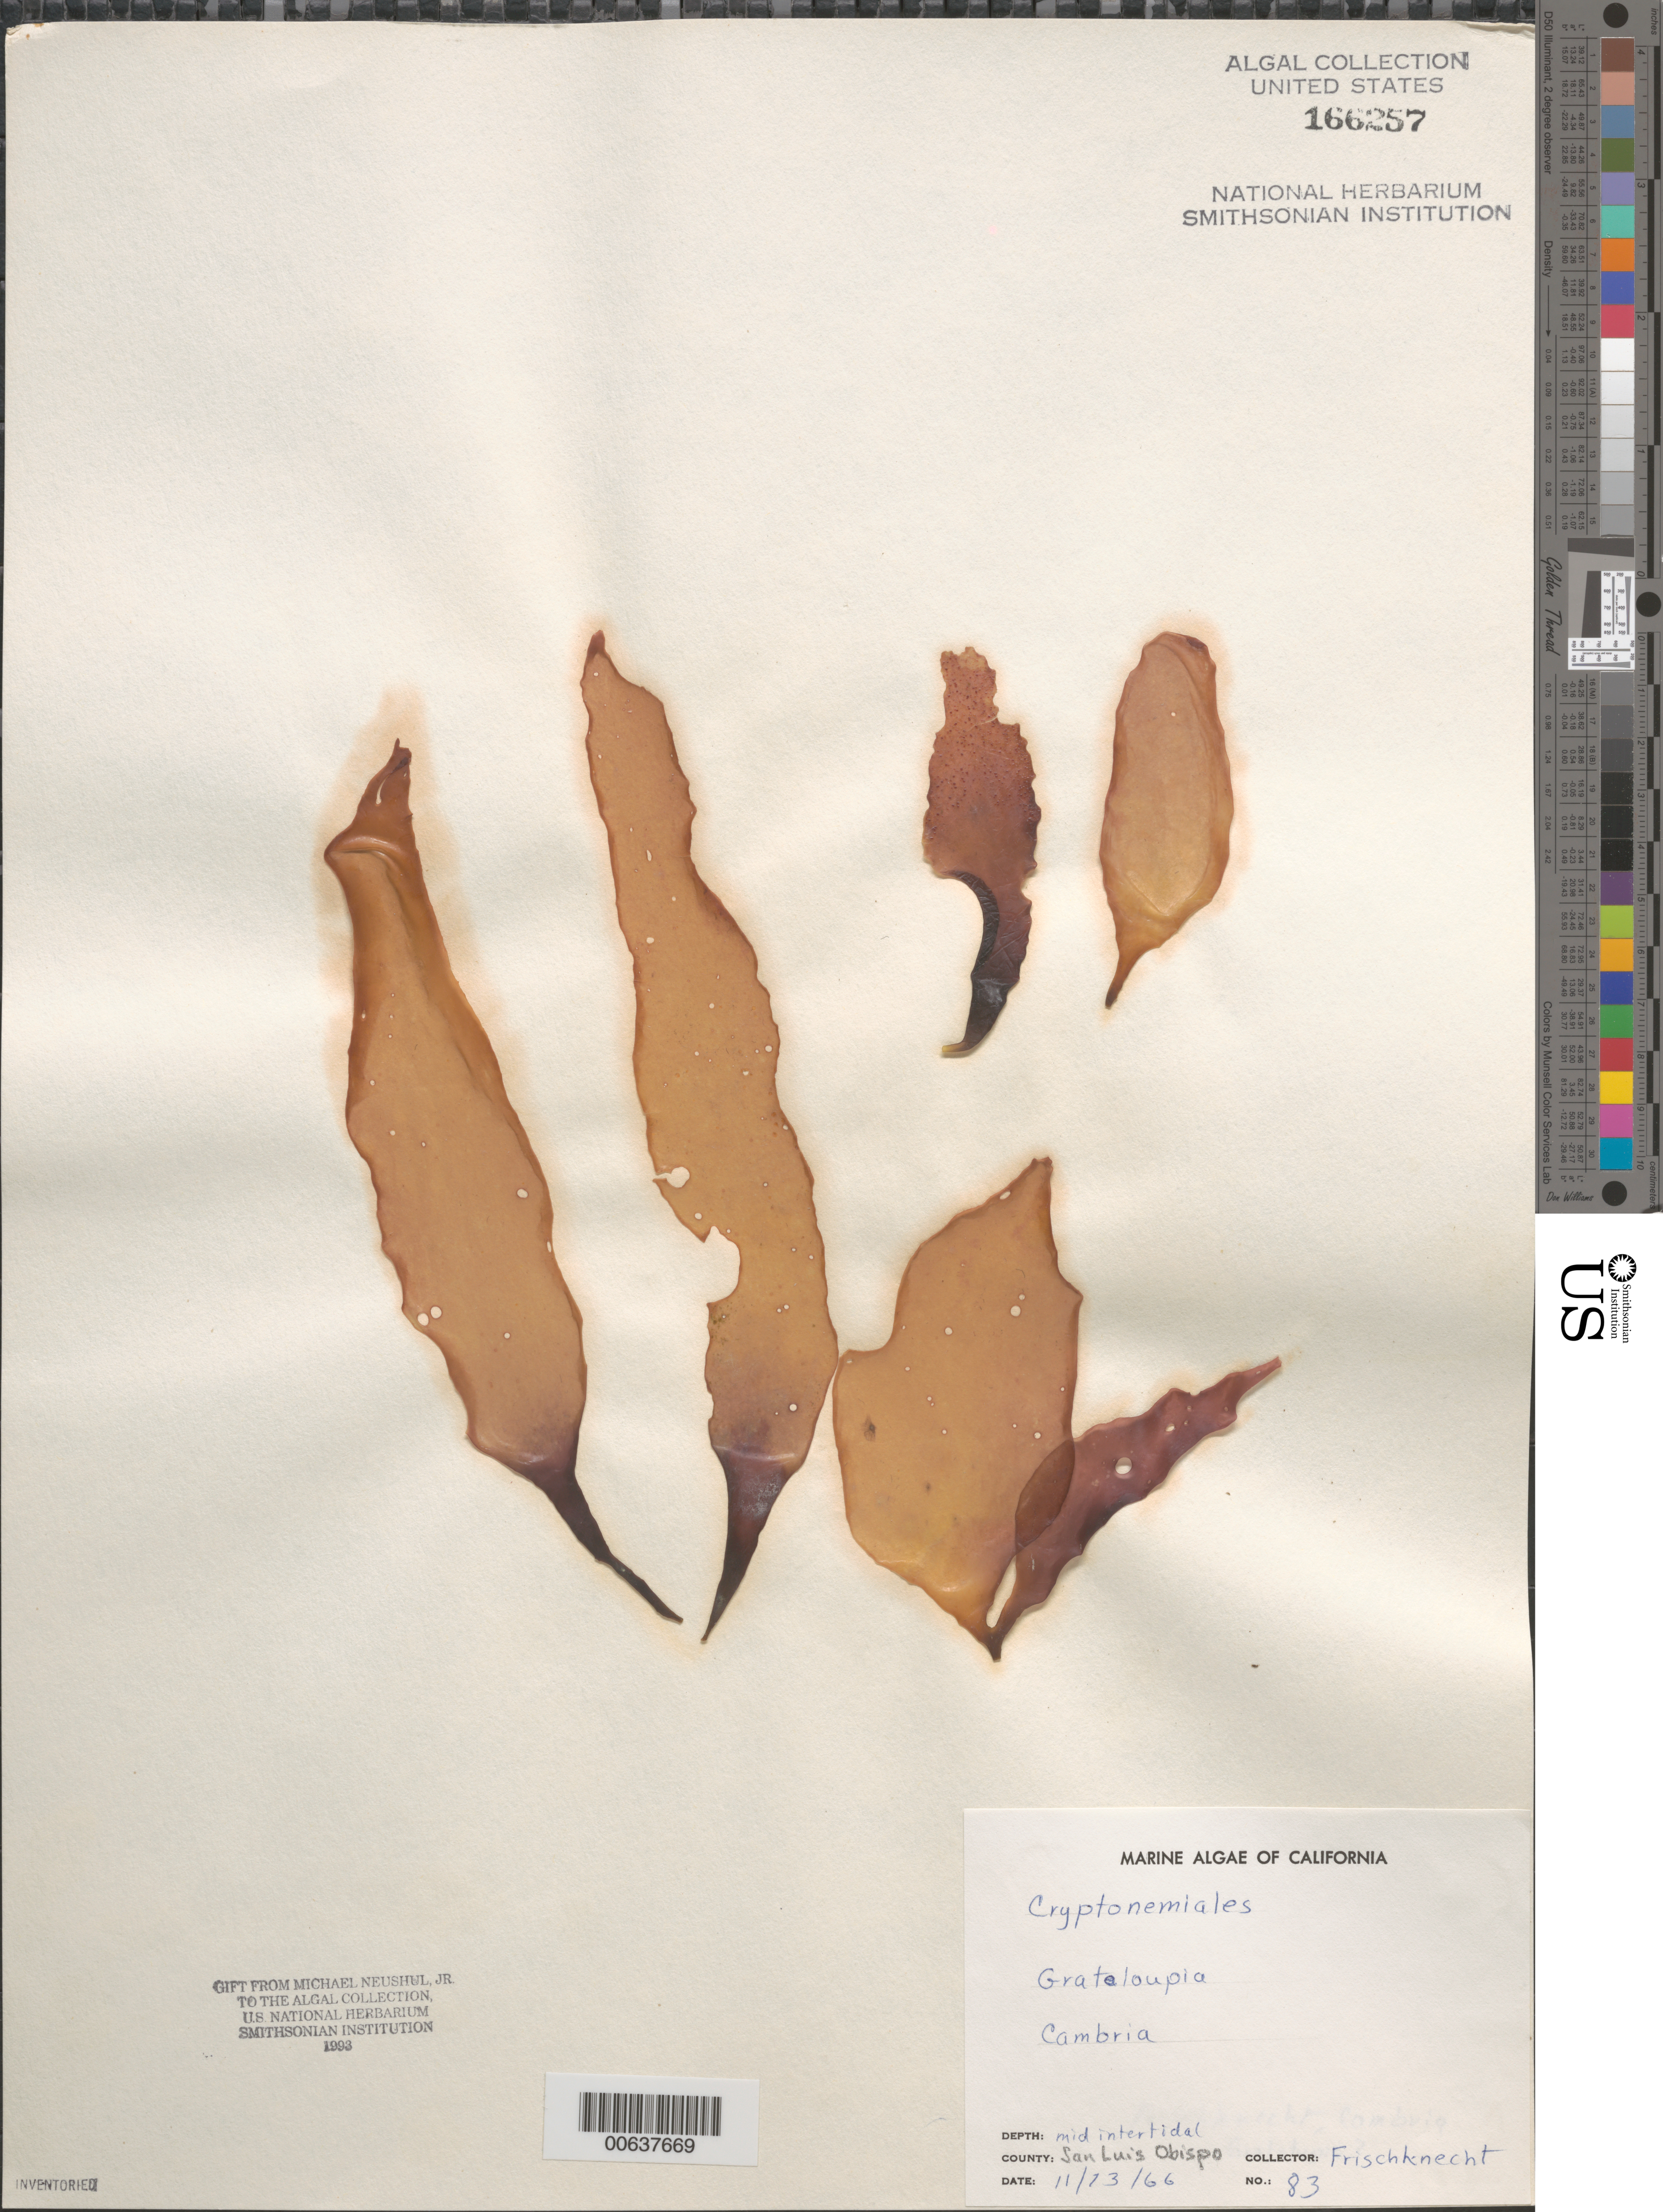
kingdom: Plantae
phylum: Rhodophyta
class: Florideophyceae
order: Halymeniales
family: Halymeniaceae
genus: Grateloupia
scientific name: Grateloupia sp.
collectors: -. Frischknecht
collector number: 83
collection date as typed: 13 Nov 1966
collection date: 1966-11-13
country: United States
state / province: California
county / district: San Luis Obispo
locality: Cambria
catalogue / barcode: US 166257